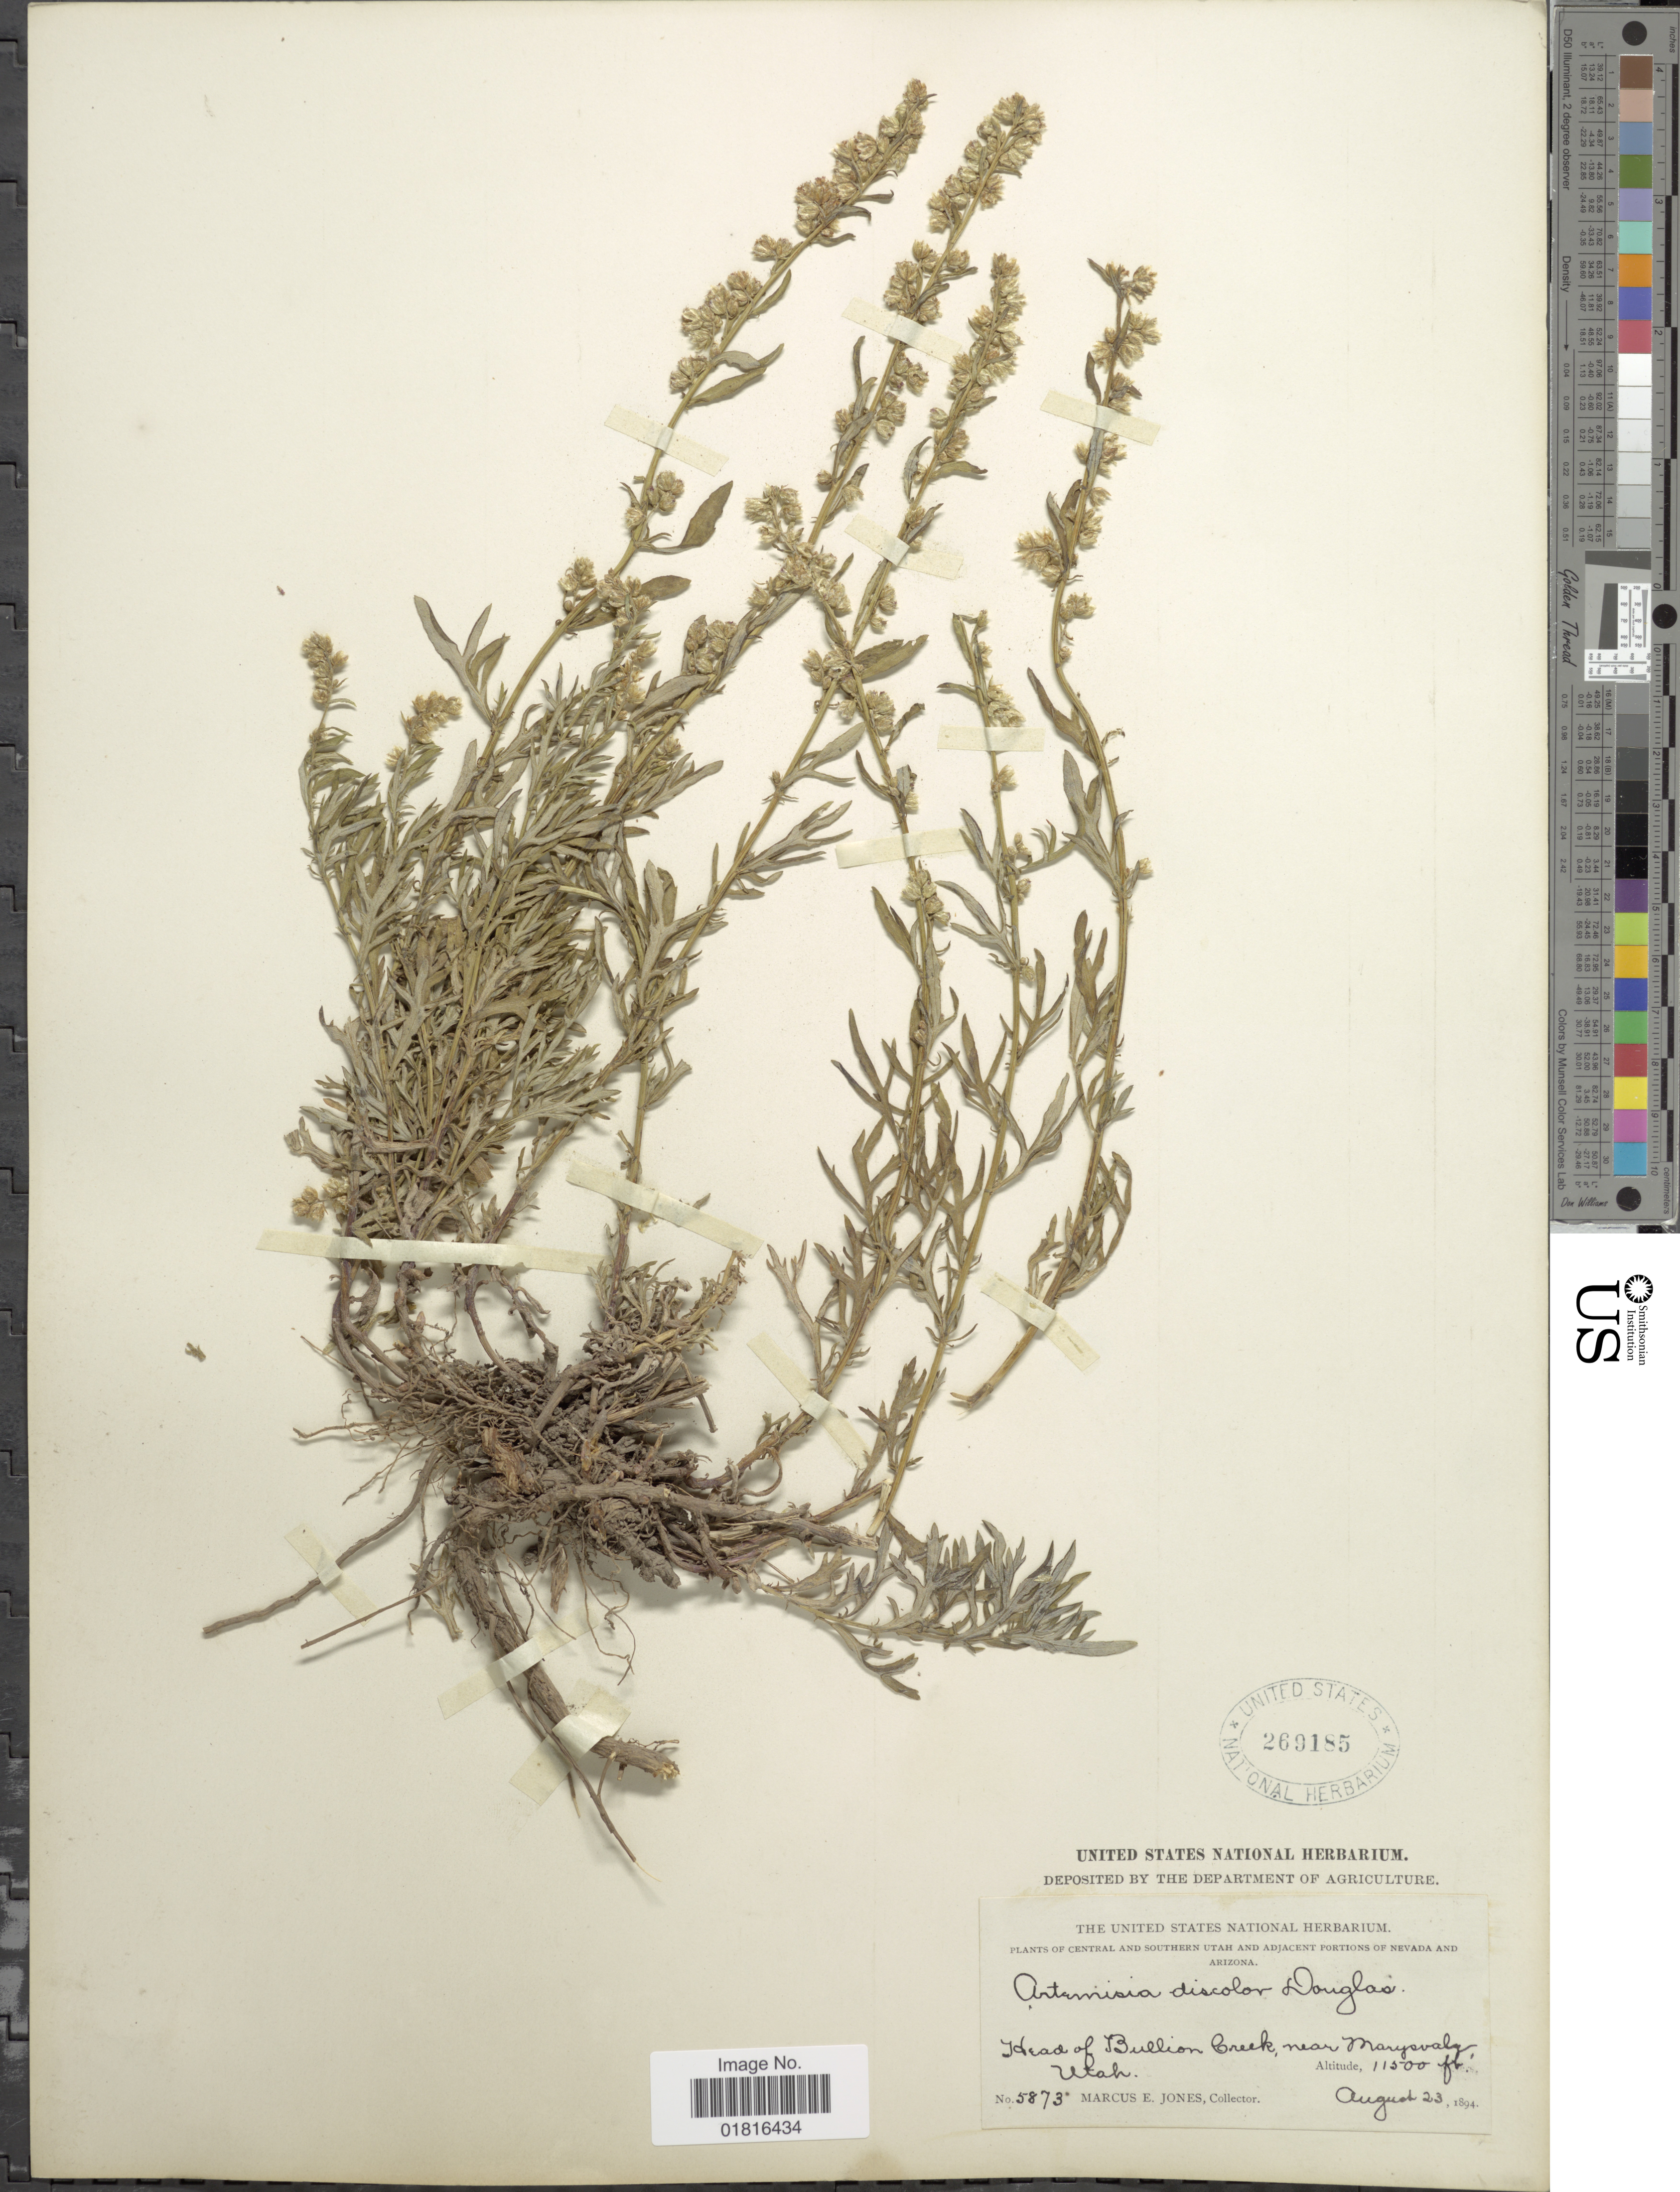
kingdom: Plantae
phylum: Tracheophyta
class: Magnoliopsida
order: Asterales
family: Asteraceae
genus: Artemisia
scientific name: Artemisia michauxiana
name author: Besser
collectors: M. E. Jones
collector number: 5873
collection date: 1894-08-23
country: United States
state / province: Utah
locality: Central and Southern Utah and Adjacent Portions of Nevada and Arizona, Head of Bullion Creek, near Marysvaly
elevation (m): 3505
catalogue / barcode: US 269185